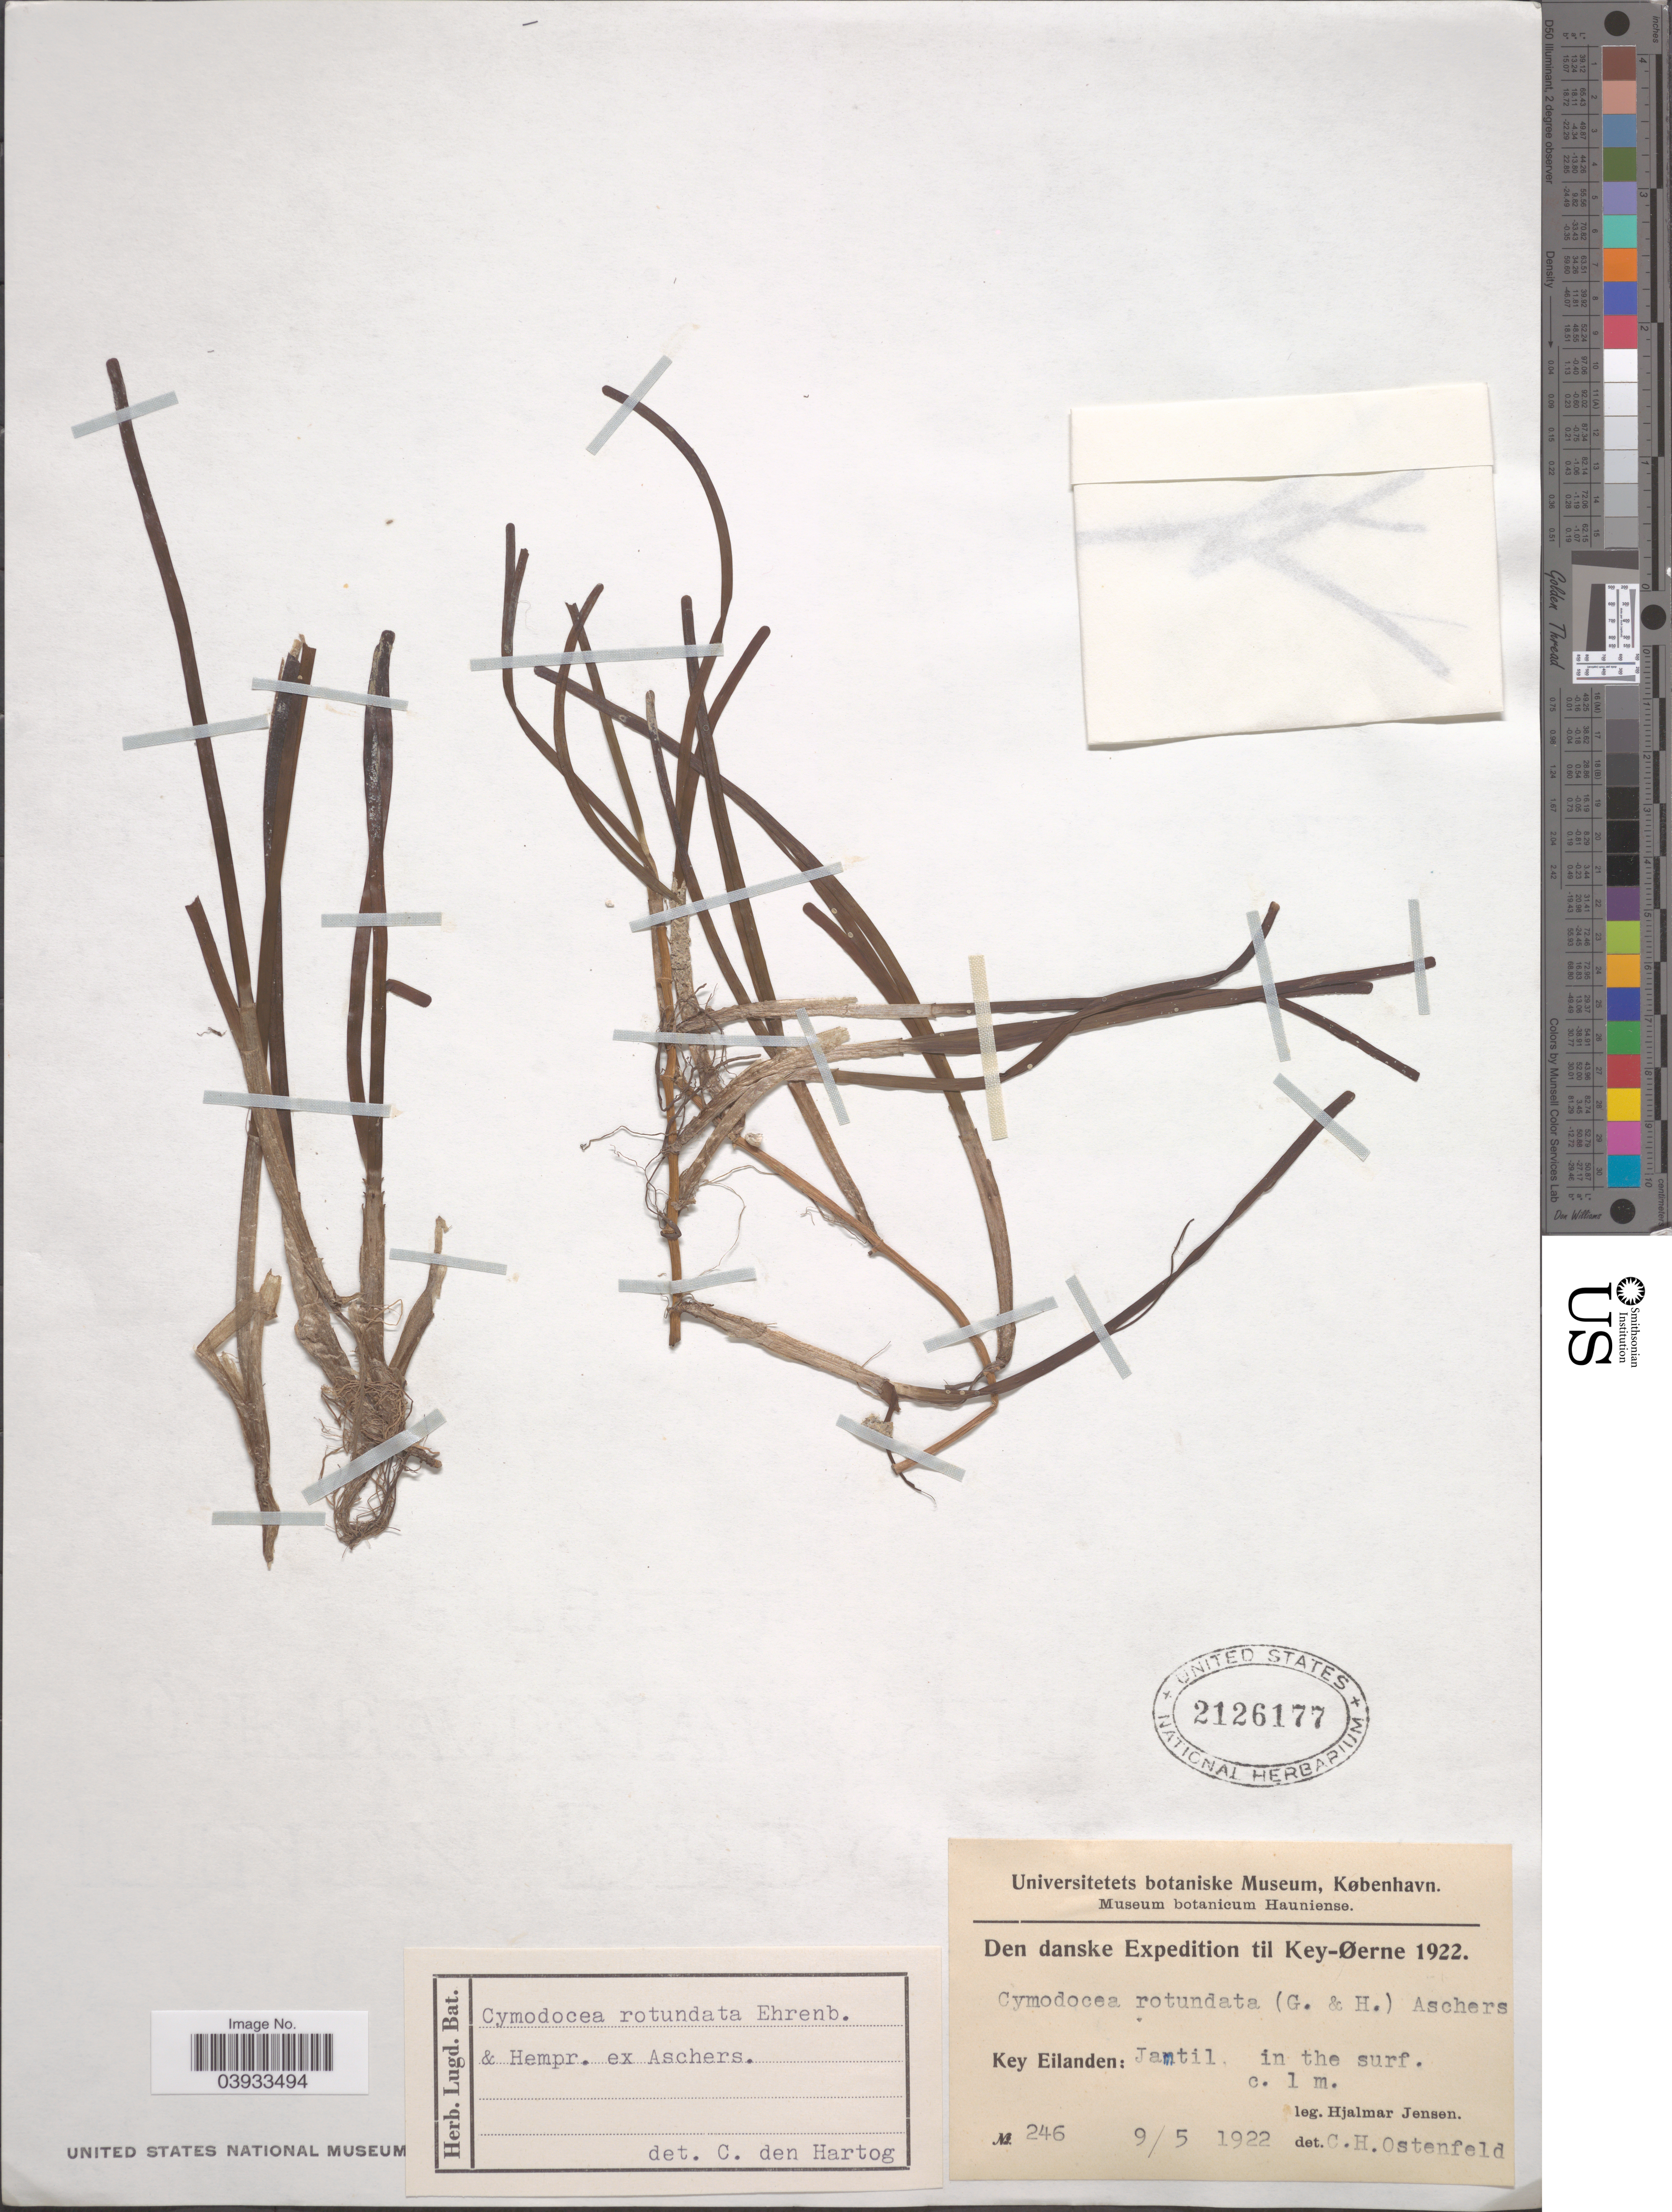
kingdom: Plantae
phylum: Tracheophyta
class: Liliopsida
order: Alismatales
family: Cymodoceaceae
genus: Cymodocea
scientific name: Cymodocea rotundata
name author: Asch. & Schweinf.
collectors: H. Jensen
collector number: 246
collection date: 1922-05-09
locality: Key Eilanden: Jamtil.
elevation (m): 1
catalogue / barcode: US 2126177